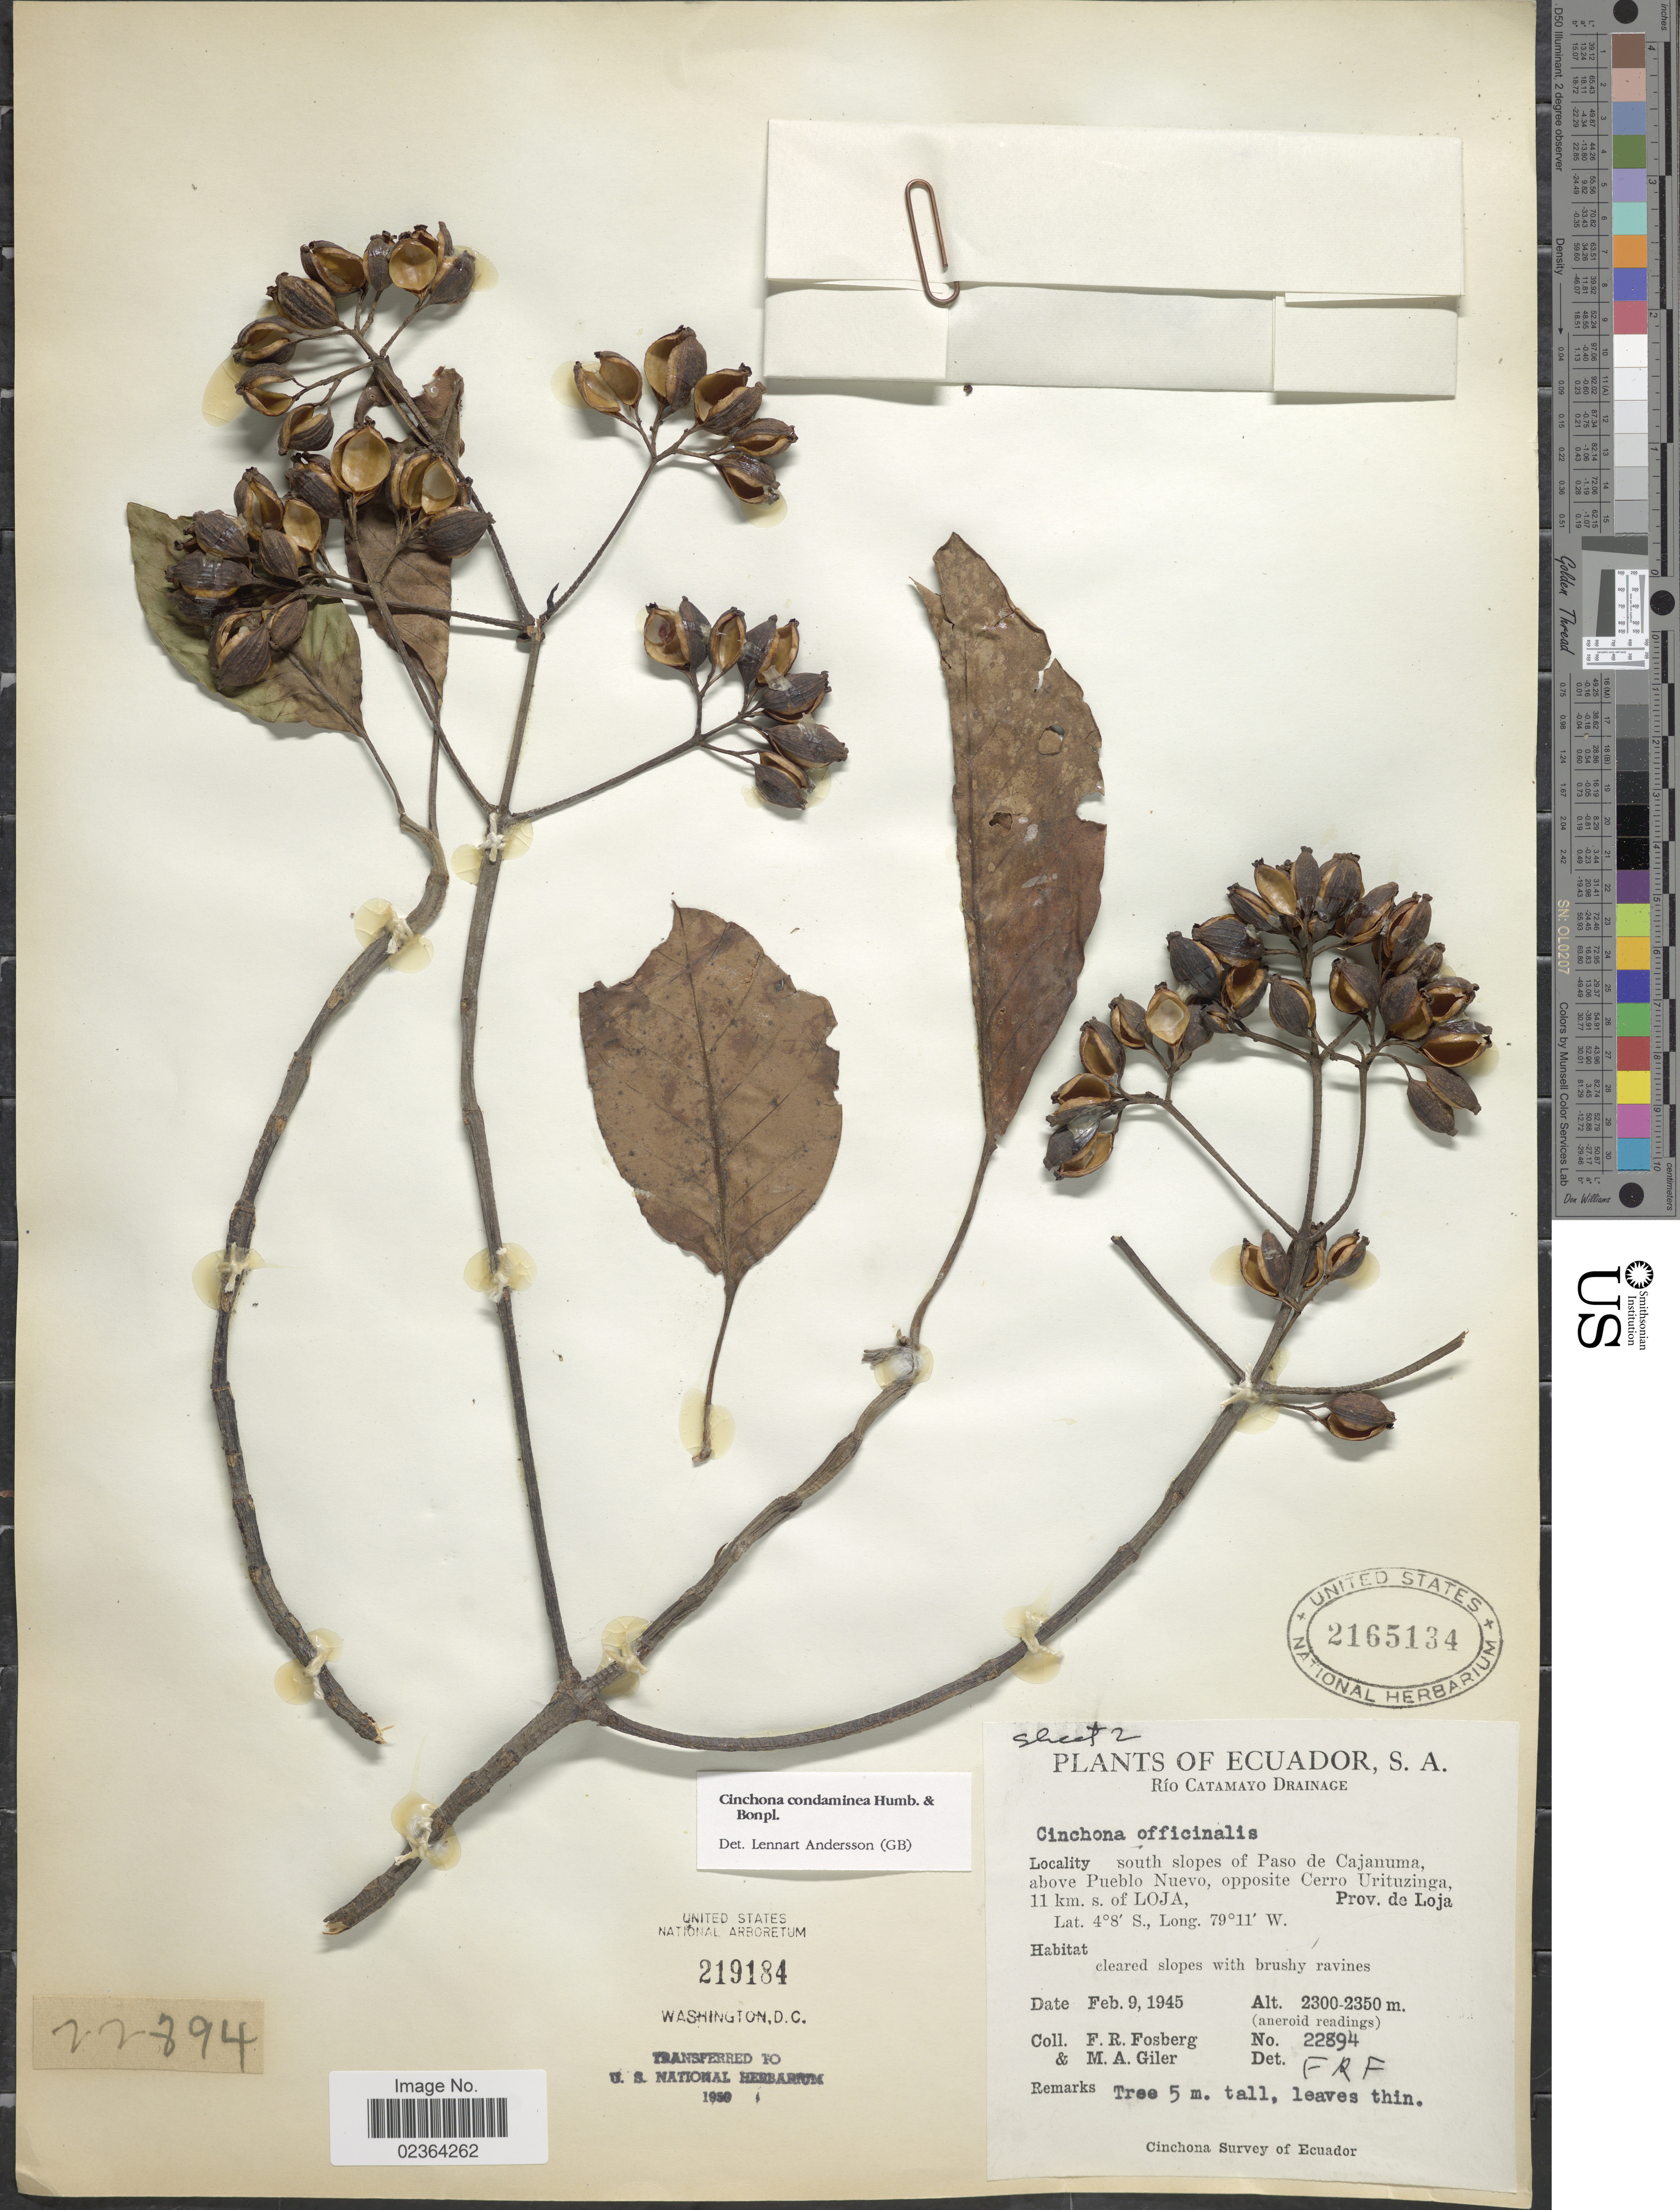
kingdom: Plantae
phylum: Tracheophyta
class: Magnoliopsida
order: Gentianales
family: Rubiaceae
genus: Cinchona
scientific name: Cinchona condaminea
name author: Humb. & Bonpl.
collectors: F. R. Fosberg & M. Giler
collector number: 22894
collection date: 1945-02-09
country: Ecuador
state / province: Loja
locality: Rio Catamayo Drainage, South slpes of Paso de Cajanuma, above Pueblo Nuevo, opposite Cerro Urituzinga, 11 km. s. of Loja, Prov. de Loja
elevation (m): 2300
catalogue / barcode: US 2165134